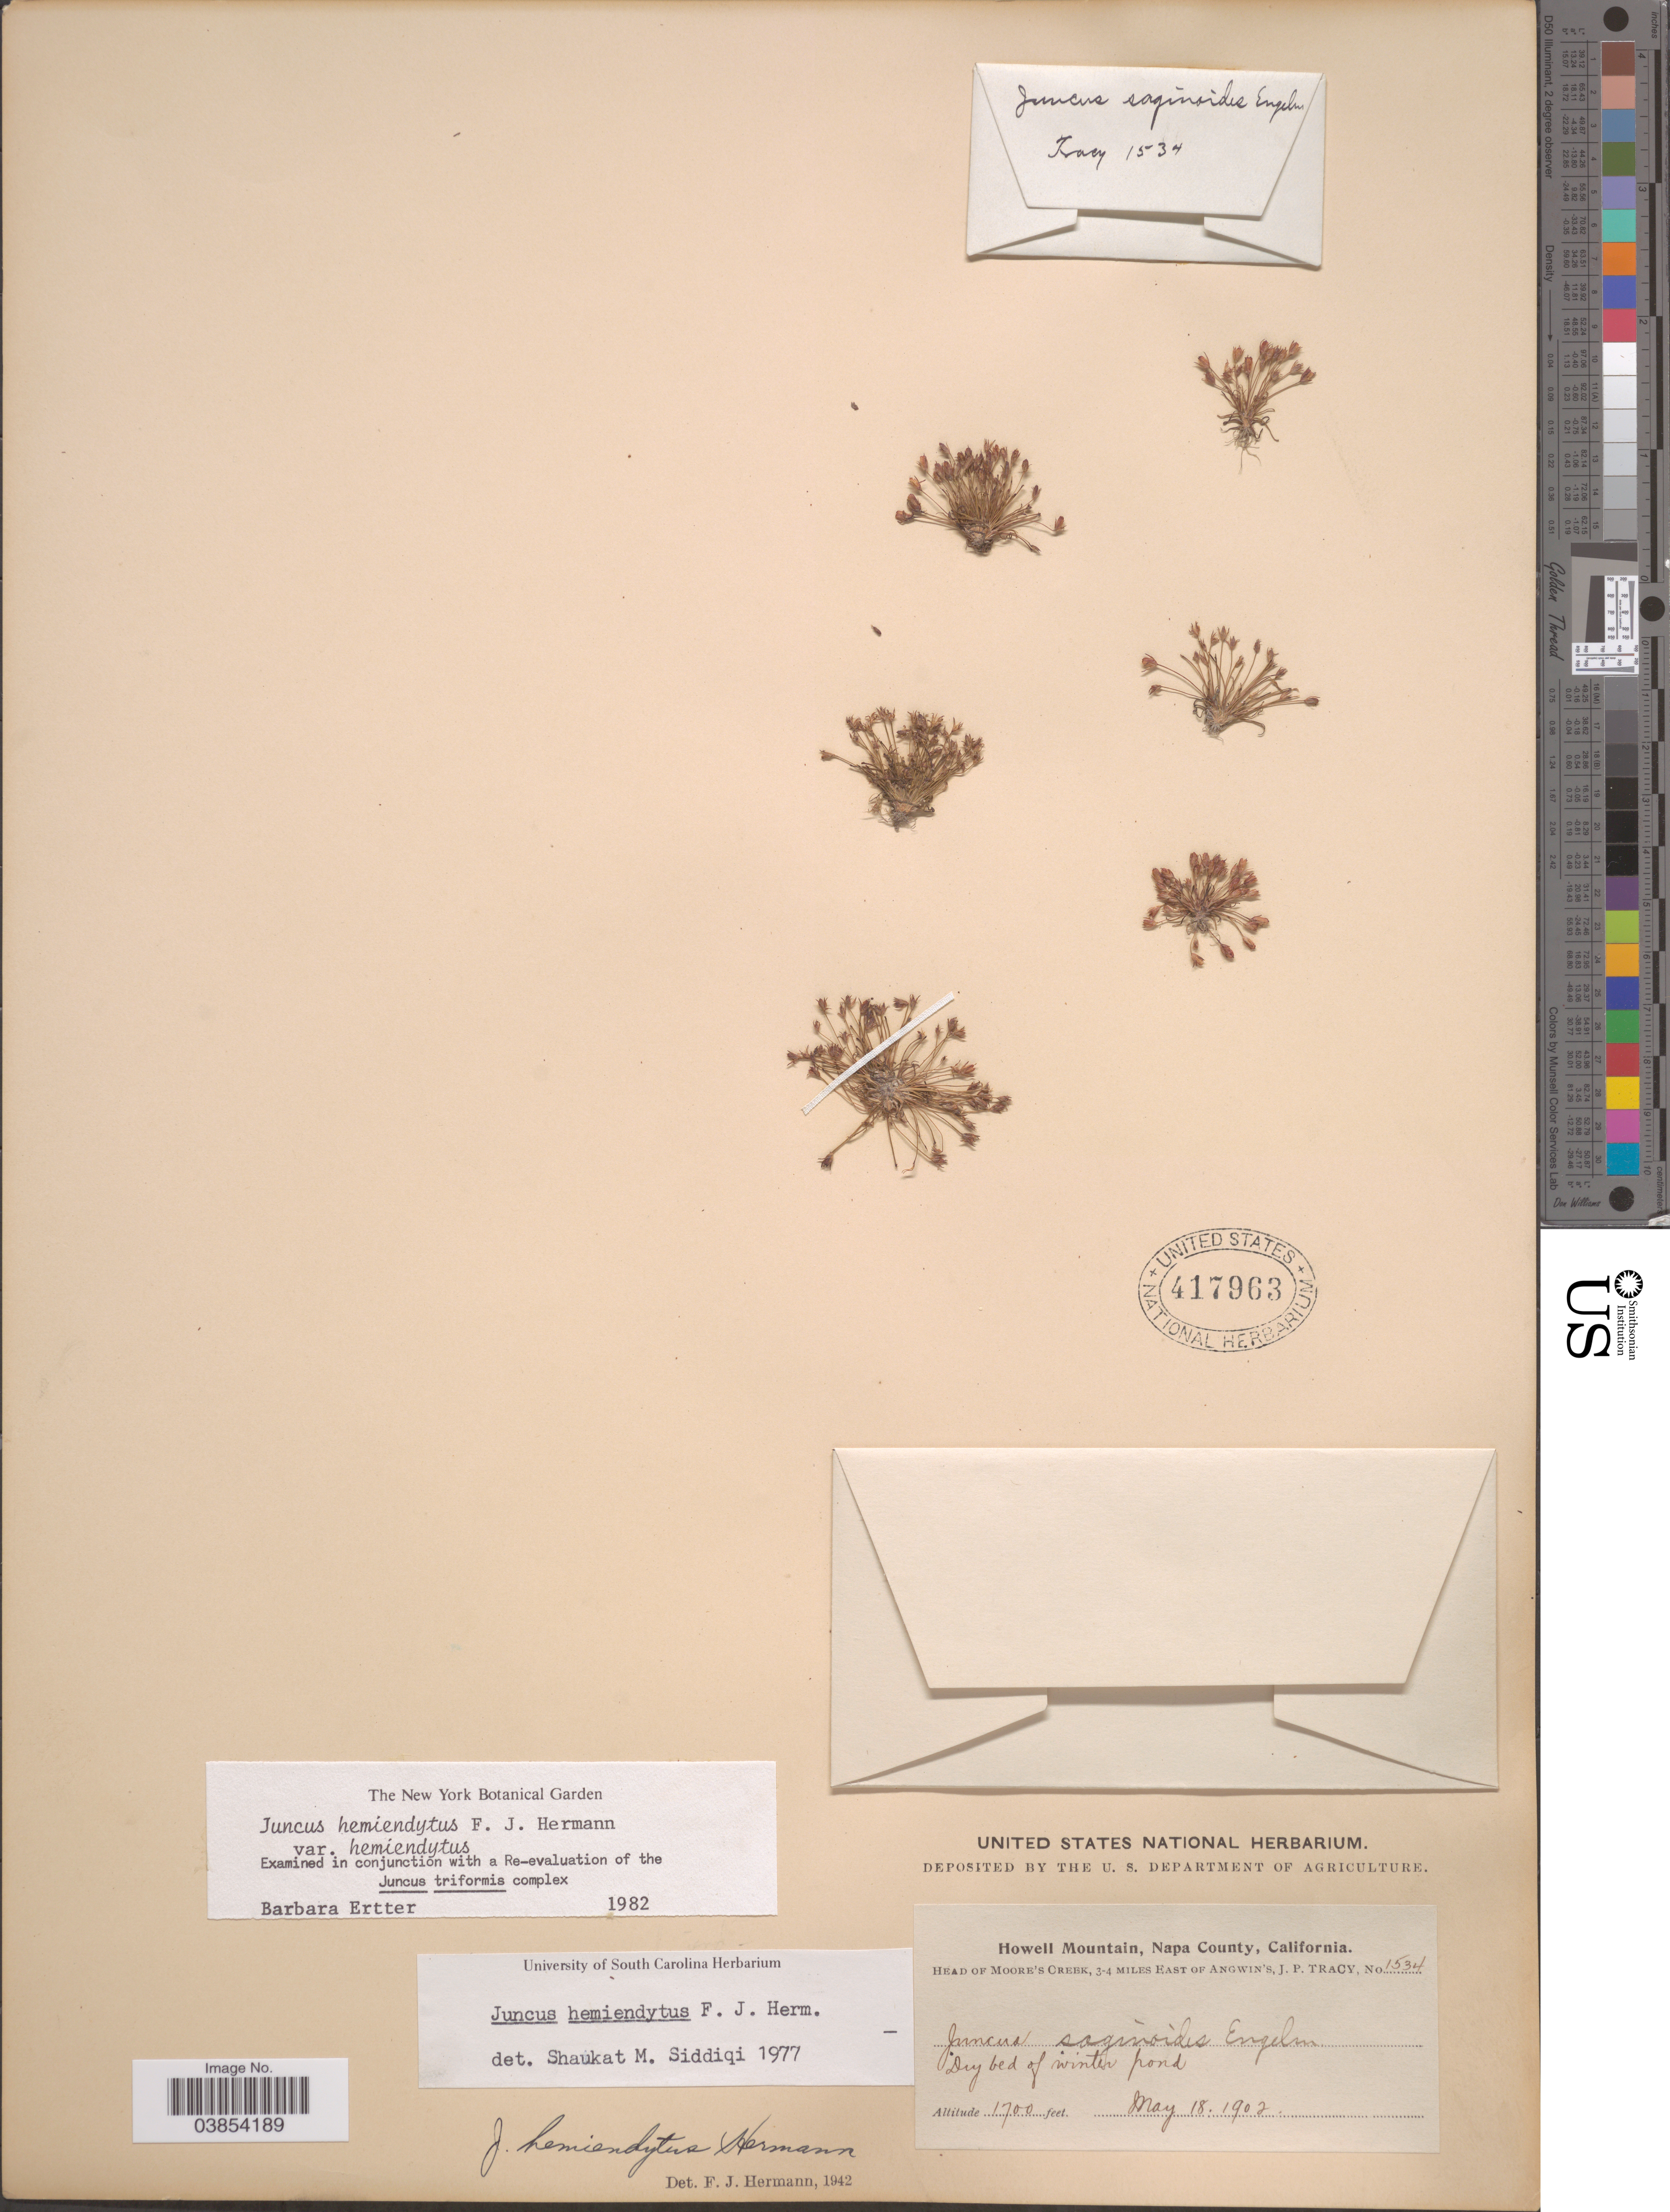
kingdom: Plantae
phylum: Tracheophyta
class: Liliopsida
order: Poales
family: Juncaceae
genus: Juncus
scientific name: Juncus hemiendytus var. hemiendytus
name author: F.J. Herm.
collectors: J. Tracy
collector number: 1534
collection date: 1902-05-18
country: United States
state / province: California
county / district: Napa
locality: Howell Mountain, Napa County. Head of Moore's Creek, 3-4 miles east of Angwin's.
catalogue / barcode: US 417963